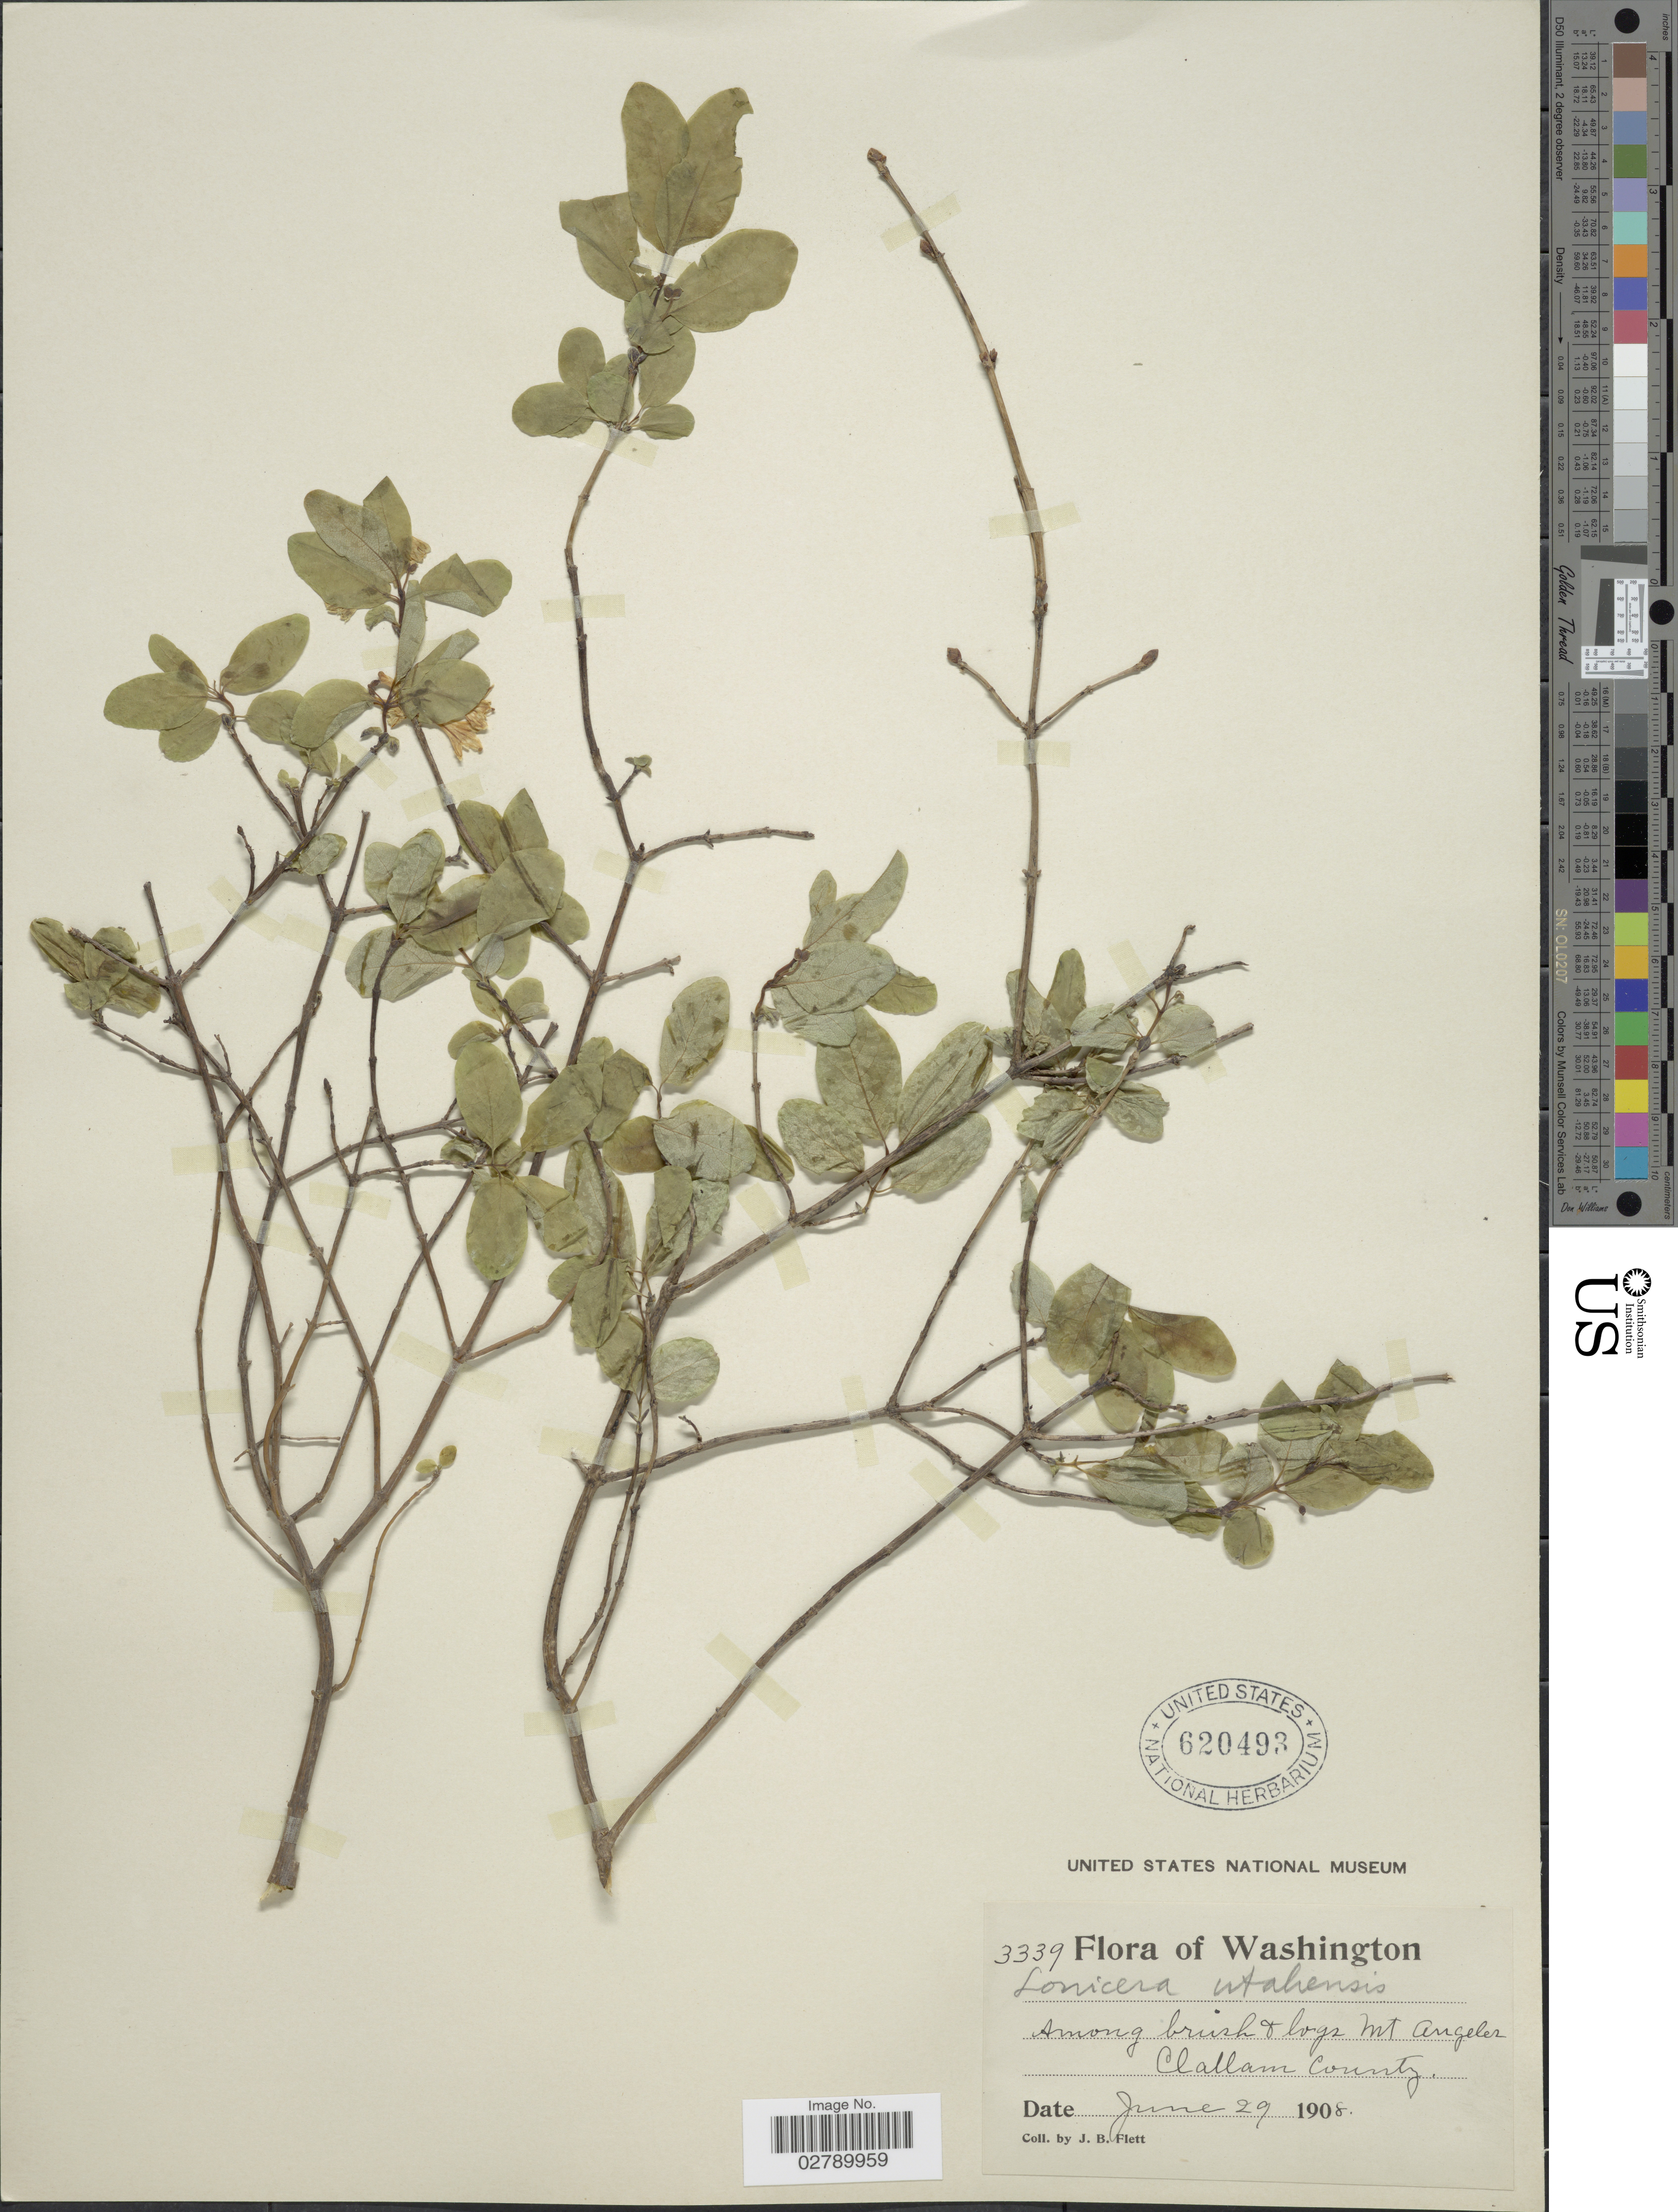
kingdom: Plantae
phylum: Tracheophyta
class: Magnoliopsida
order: Dipsacales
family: Caprifoliaceae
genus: Lonicera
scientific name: Lonicera utahensis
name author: S. Watson in C. King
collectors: J. Flett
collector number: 3339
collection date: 1908-06-29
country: United States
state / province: Washington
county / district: Clallam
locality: Among brush & logs Mt Angeles. Clallam County.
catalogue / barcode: US 620493